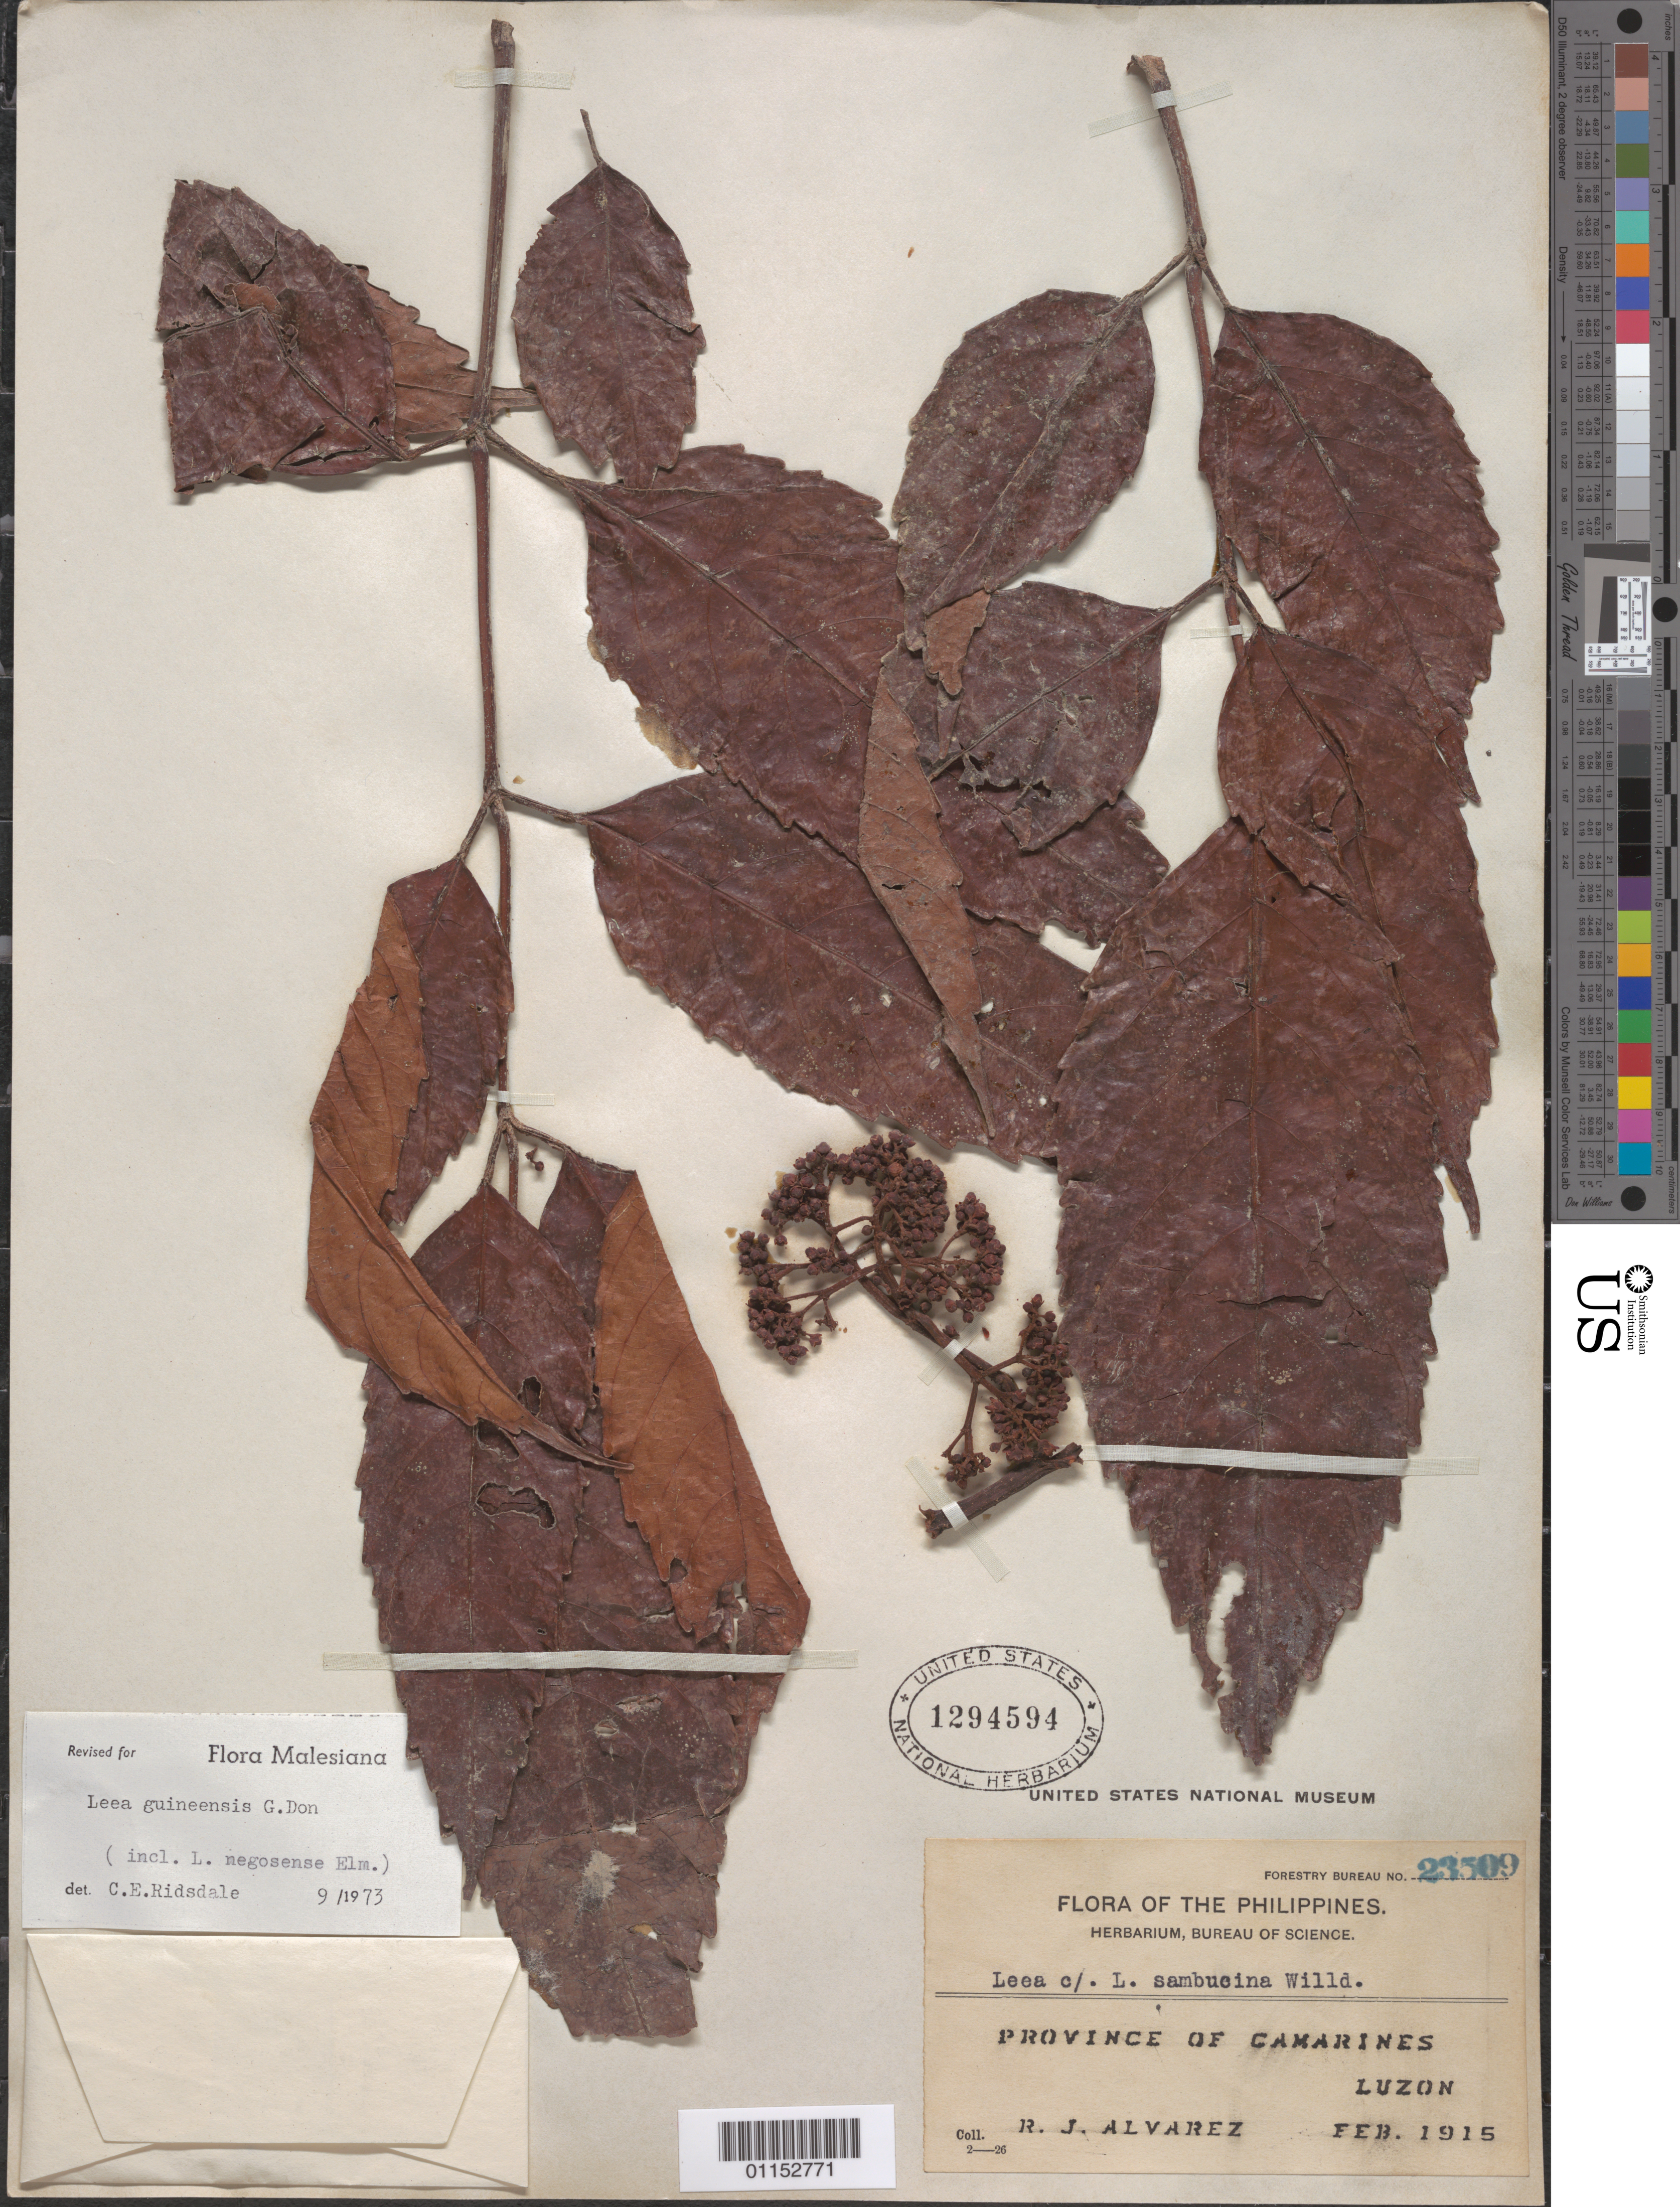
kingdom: Plantae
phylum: Tracheophyta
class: Magnoliopsida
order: Vitales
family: Vitaceae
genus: Leea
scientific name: Leea guineensis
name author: G. Don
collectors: J. Alvarez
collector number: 23509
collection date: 1915-02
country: Philippines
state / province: Bicol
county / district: Camarines Norte / Camarines Sur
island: Luzon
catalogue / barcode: US 1294594